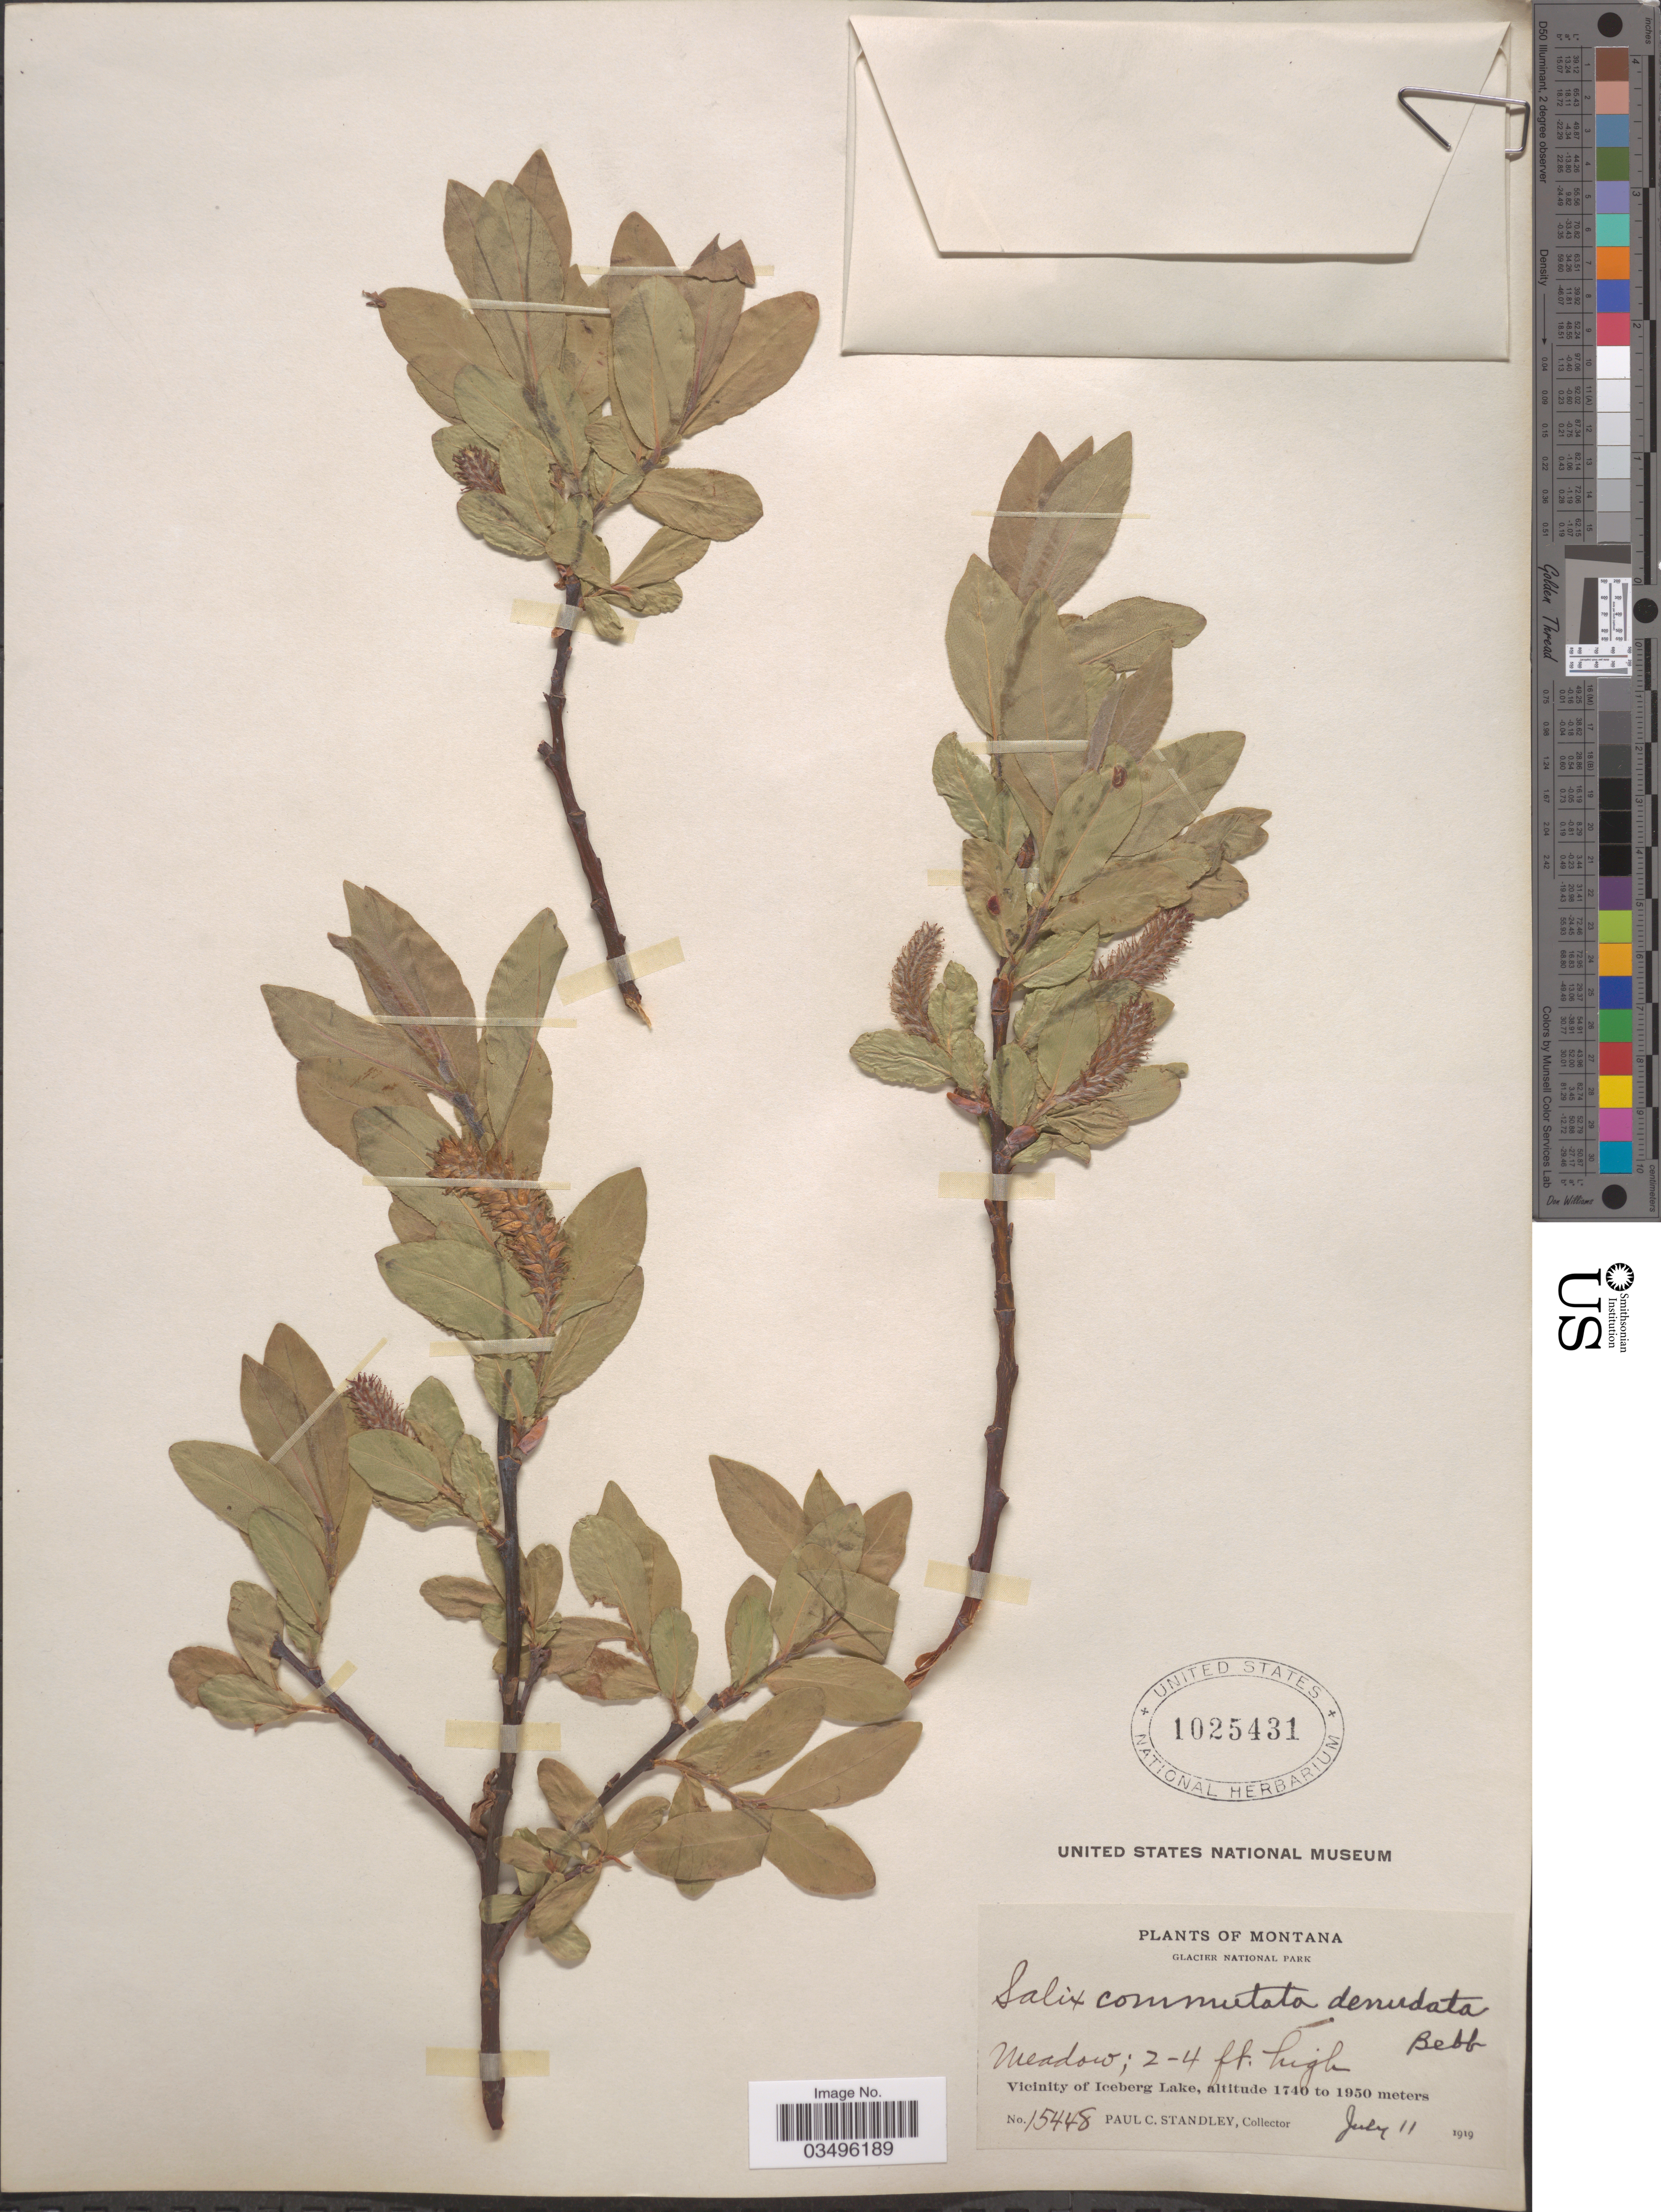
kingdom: Plantae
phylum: Tracheophyta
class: Magnoliopsida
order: Malpighiales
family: Salicaceae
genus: Salix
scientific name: Salix commutata var. denudata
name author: Bebb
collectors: P. C. Standley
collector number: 15448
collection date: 1919-07-11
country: United States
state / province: Montana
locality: Glacier National Park. Vicinity of Iceberg Lake.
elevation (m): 1740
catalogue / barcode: US 1025431